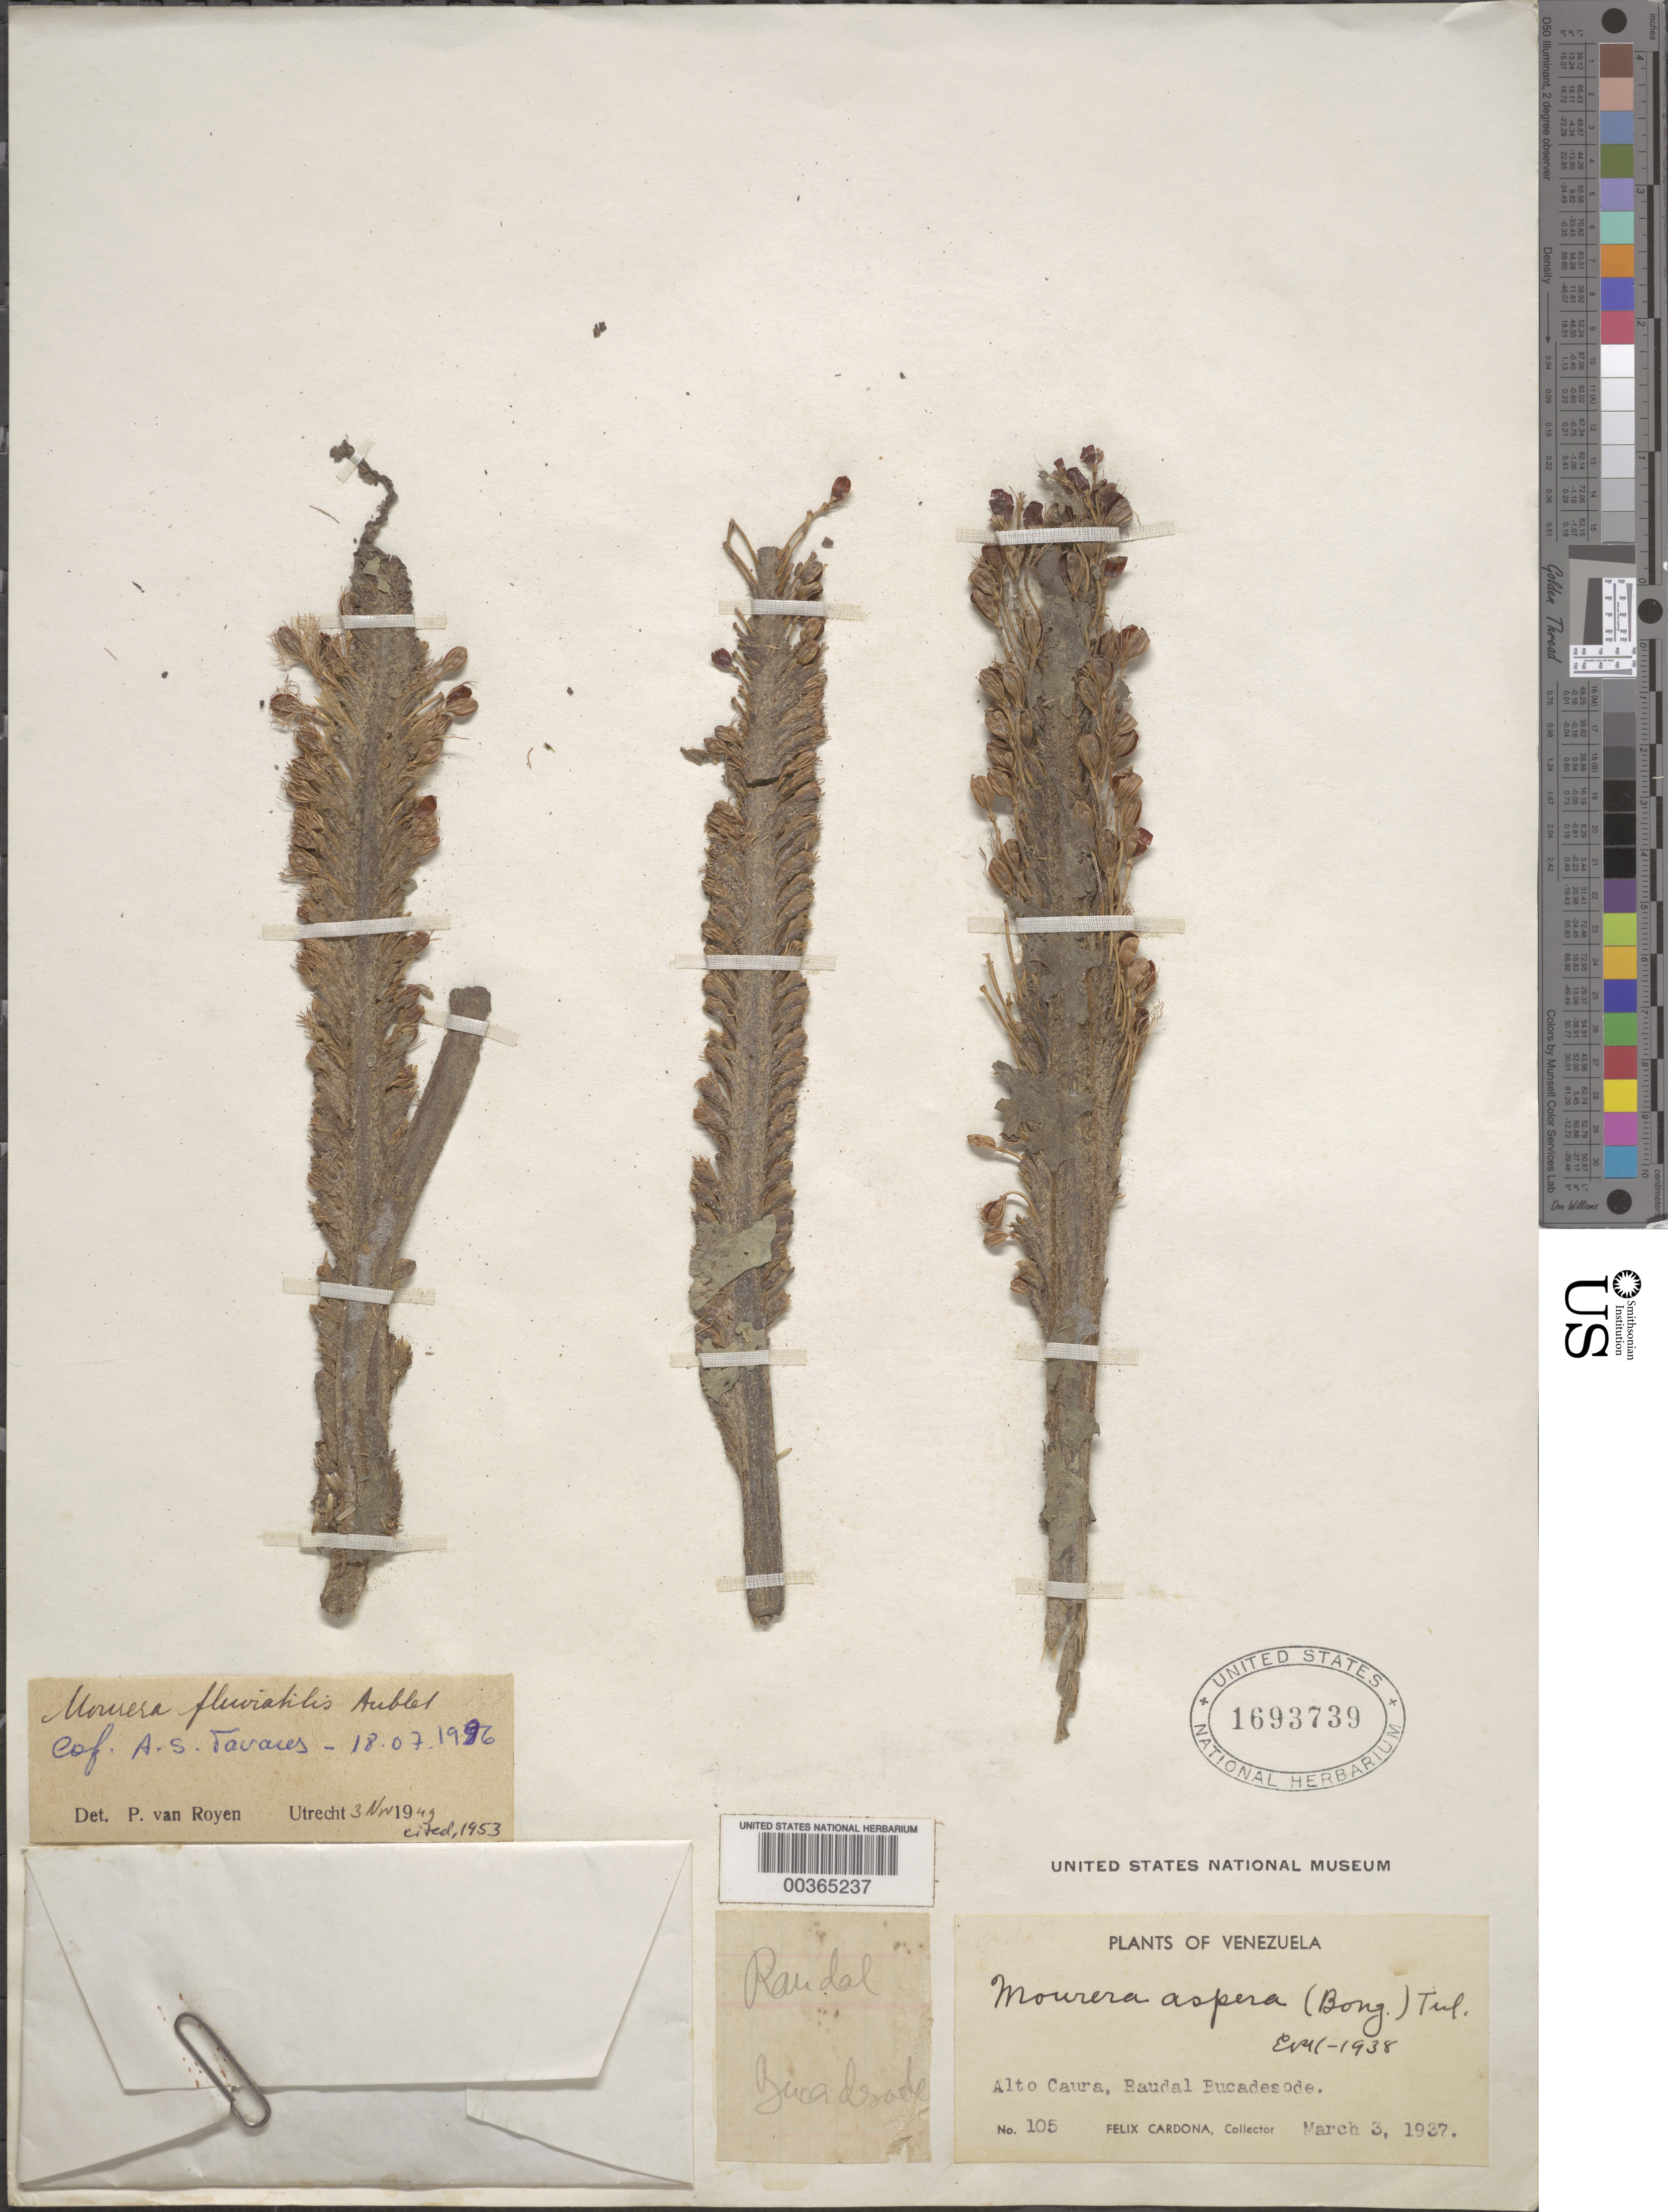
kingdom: Plantae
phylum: Tracheophyta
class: Magnoliopsida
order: Malpighiales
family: Podostemaceae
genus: Mourera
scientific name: Mourera fluviatilis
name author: Aubl.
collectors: F. Cardona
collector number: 105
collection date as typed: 03 Mar 1937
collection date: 1937-03-03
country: Venezuela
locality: Alto caura, raudal bucadesode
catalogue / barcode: US 1693739